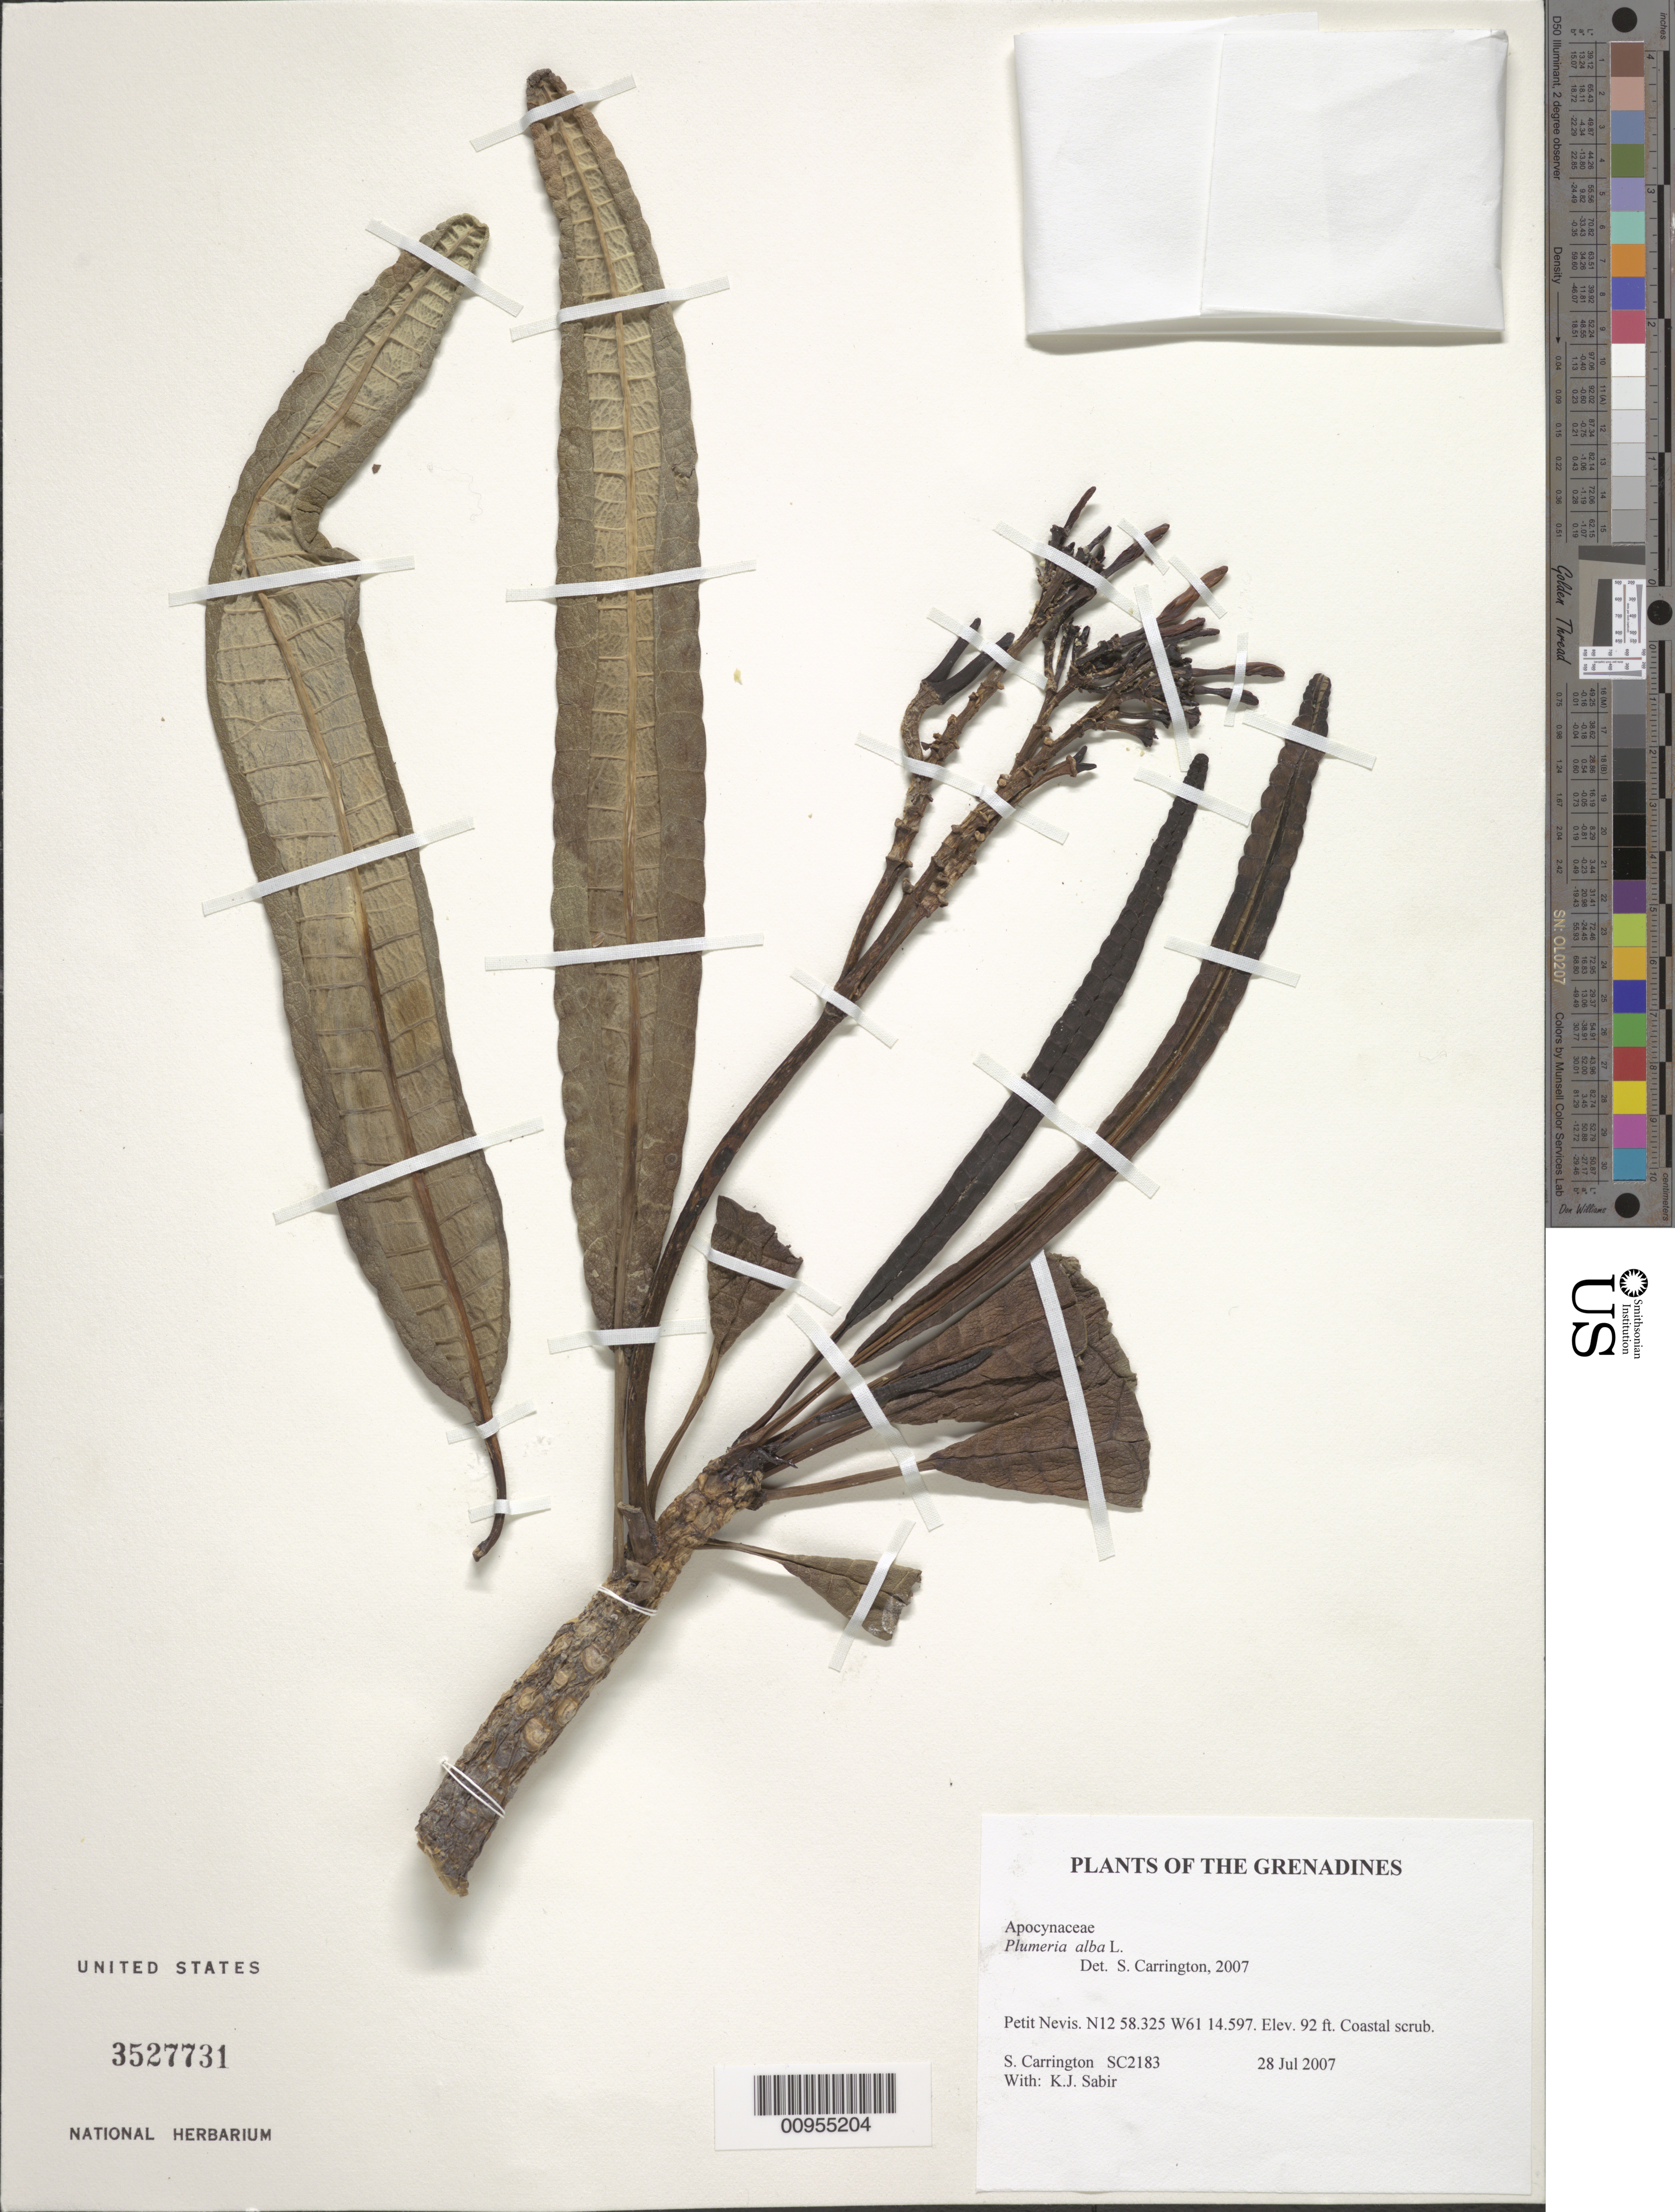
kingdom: Plantae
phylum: Tracheophyta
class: Magnoliopsida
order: Gentianales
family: Apocynaceae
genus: Plumeria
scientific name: Plumeria alba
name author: L.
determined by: Carrington, C. M. S.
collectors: C. M. S. Carrington & K. Sabir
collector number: SC 2183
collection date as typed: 28 Jul 2007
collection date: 2007-07-28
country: St. Vincent - Grenadines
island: Petit Nevis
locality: Petit Nevis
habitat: coastal scrub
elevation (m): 28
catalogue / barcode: US 3527731